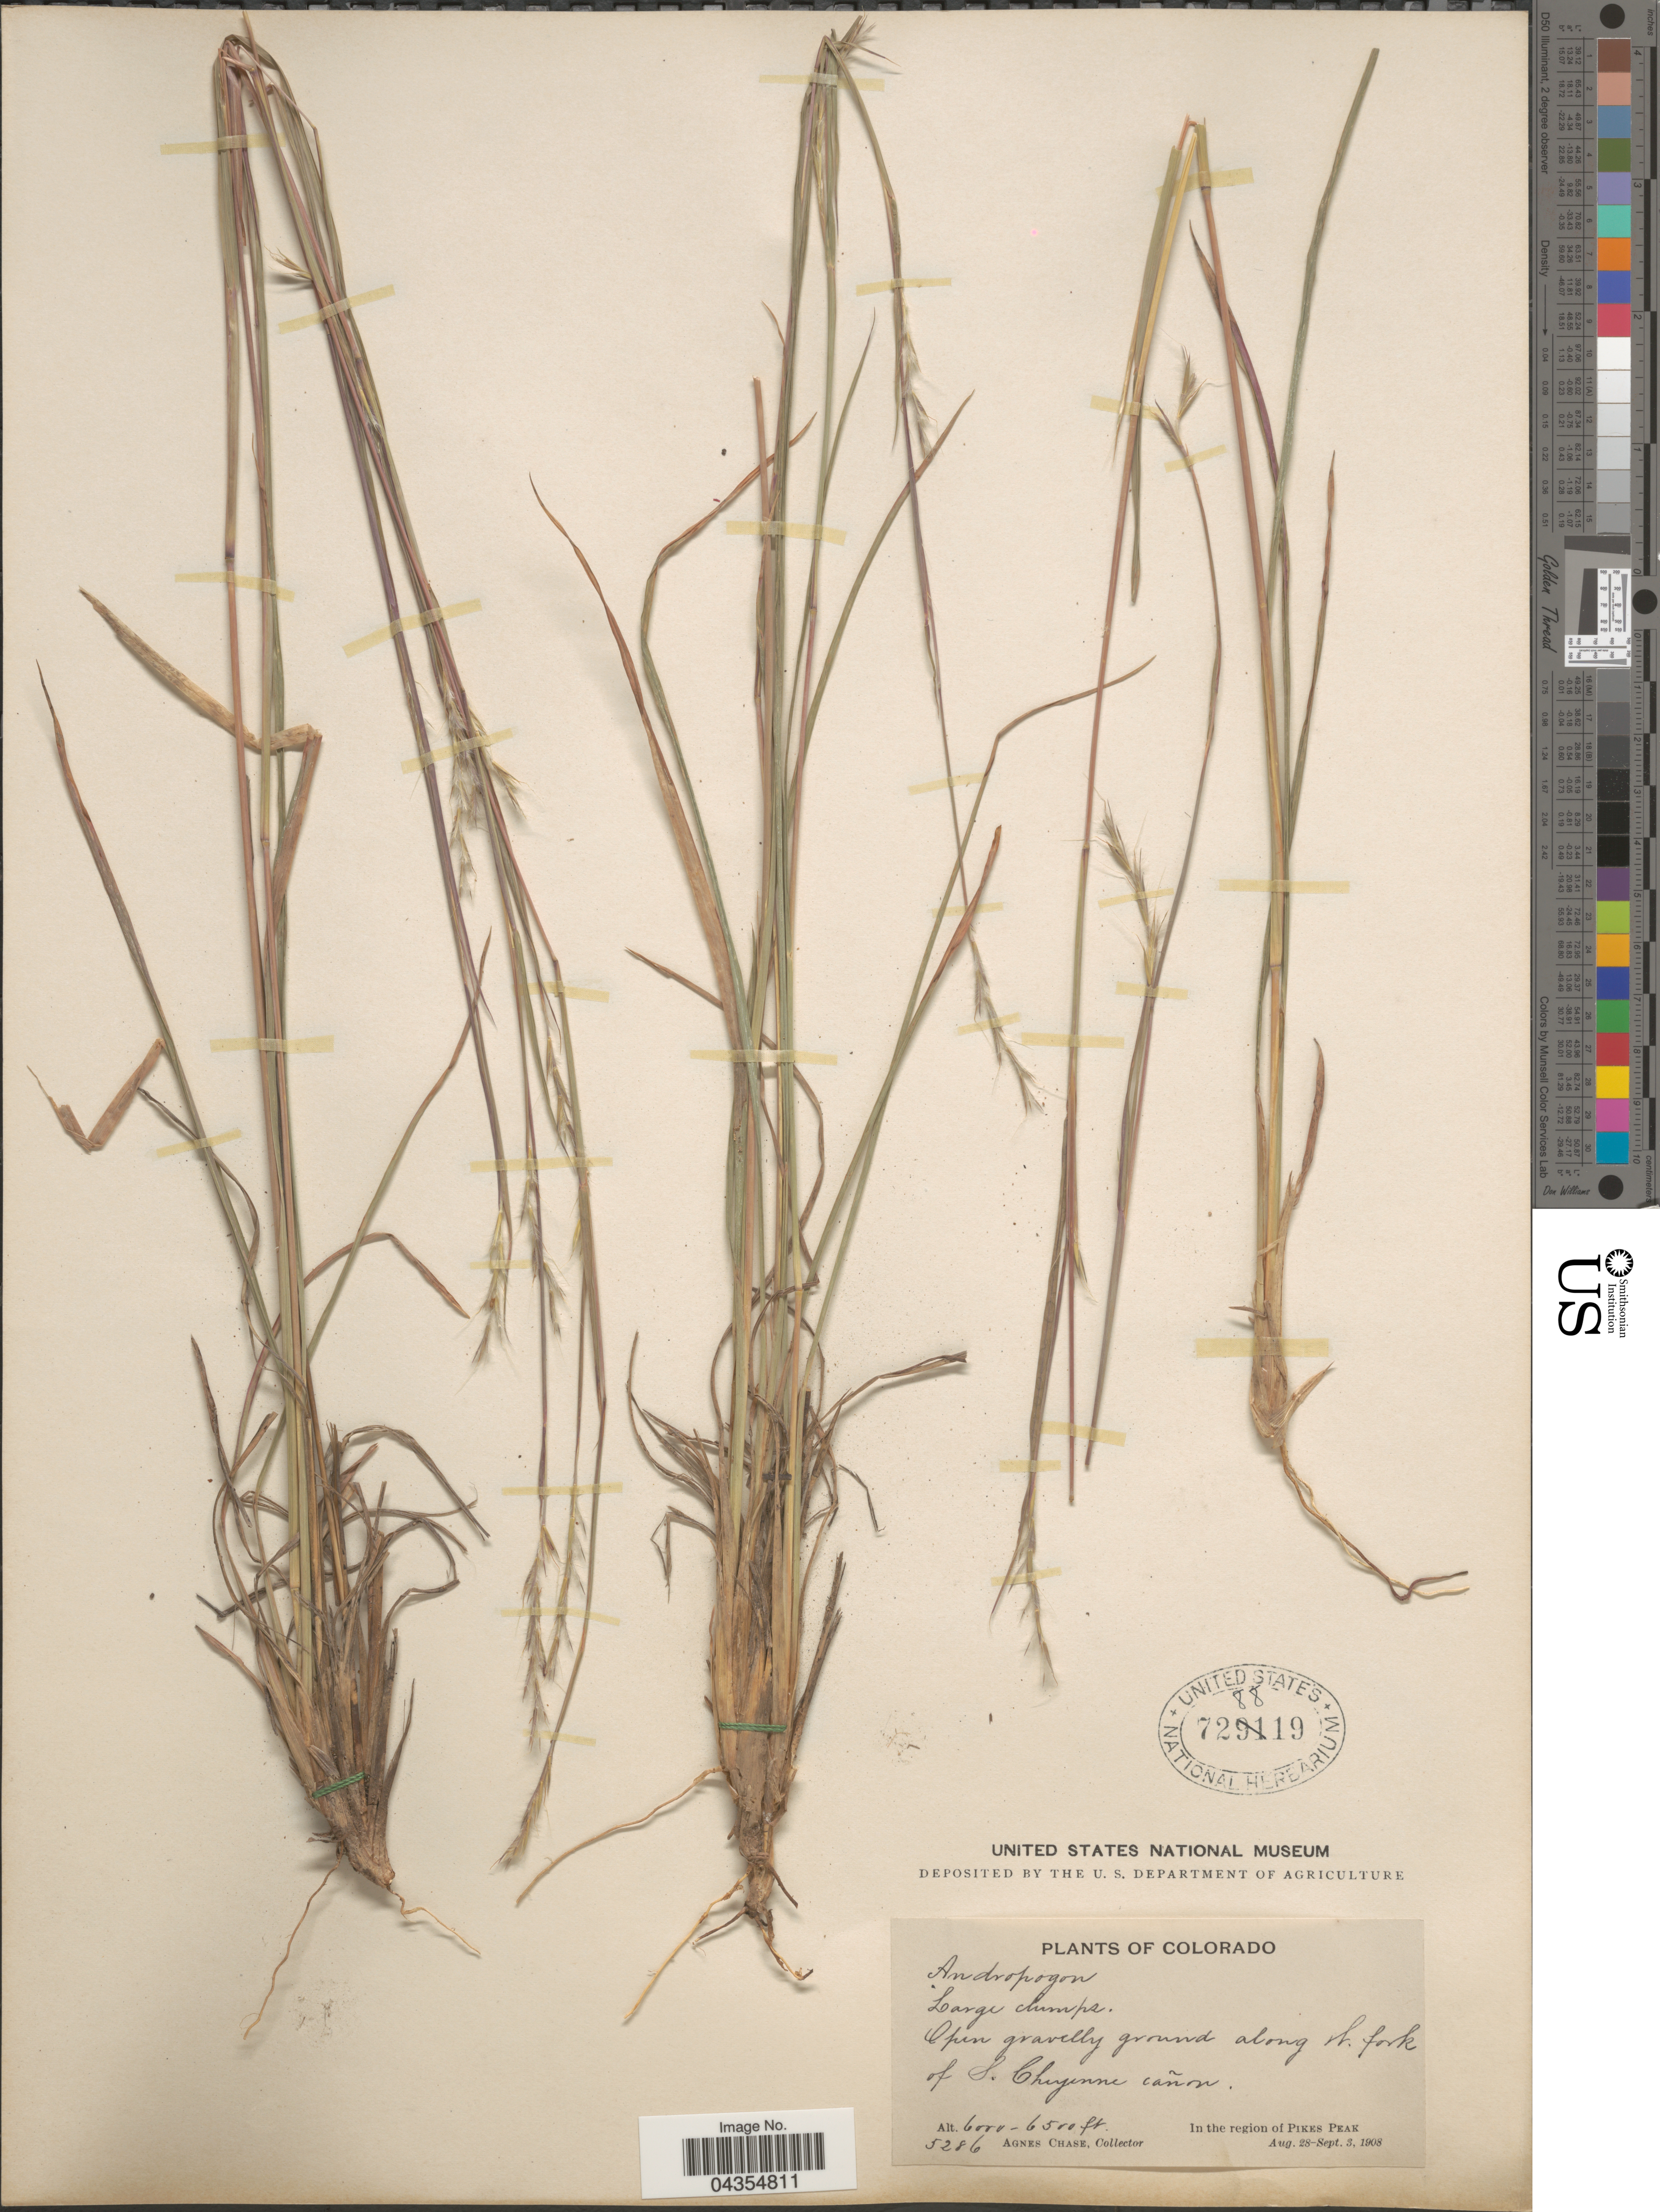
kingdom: Plantae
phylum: Tracheophyta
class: Liliopsida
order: Poales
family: Poaceae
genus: Schizachyrium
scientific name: Schizachyrium sanguineum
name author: (Retz.) Alston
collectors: A. Chase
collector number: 5286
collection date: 1908-08-28/1908-09-03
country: United States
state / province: Colorado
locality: Open gravelly ground along W. fork of S. Cheyenne cañon. In the region of Pikes Peak.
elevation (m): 1829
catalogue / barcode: US 728819